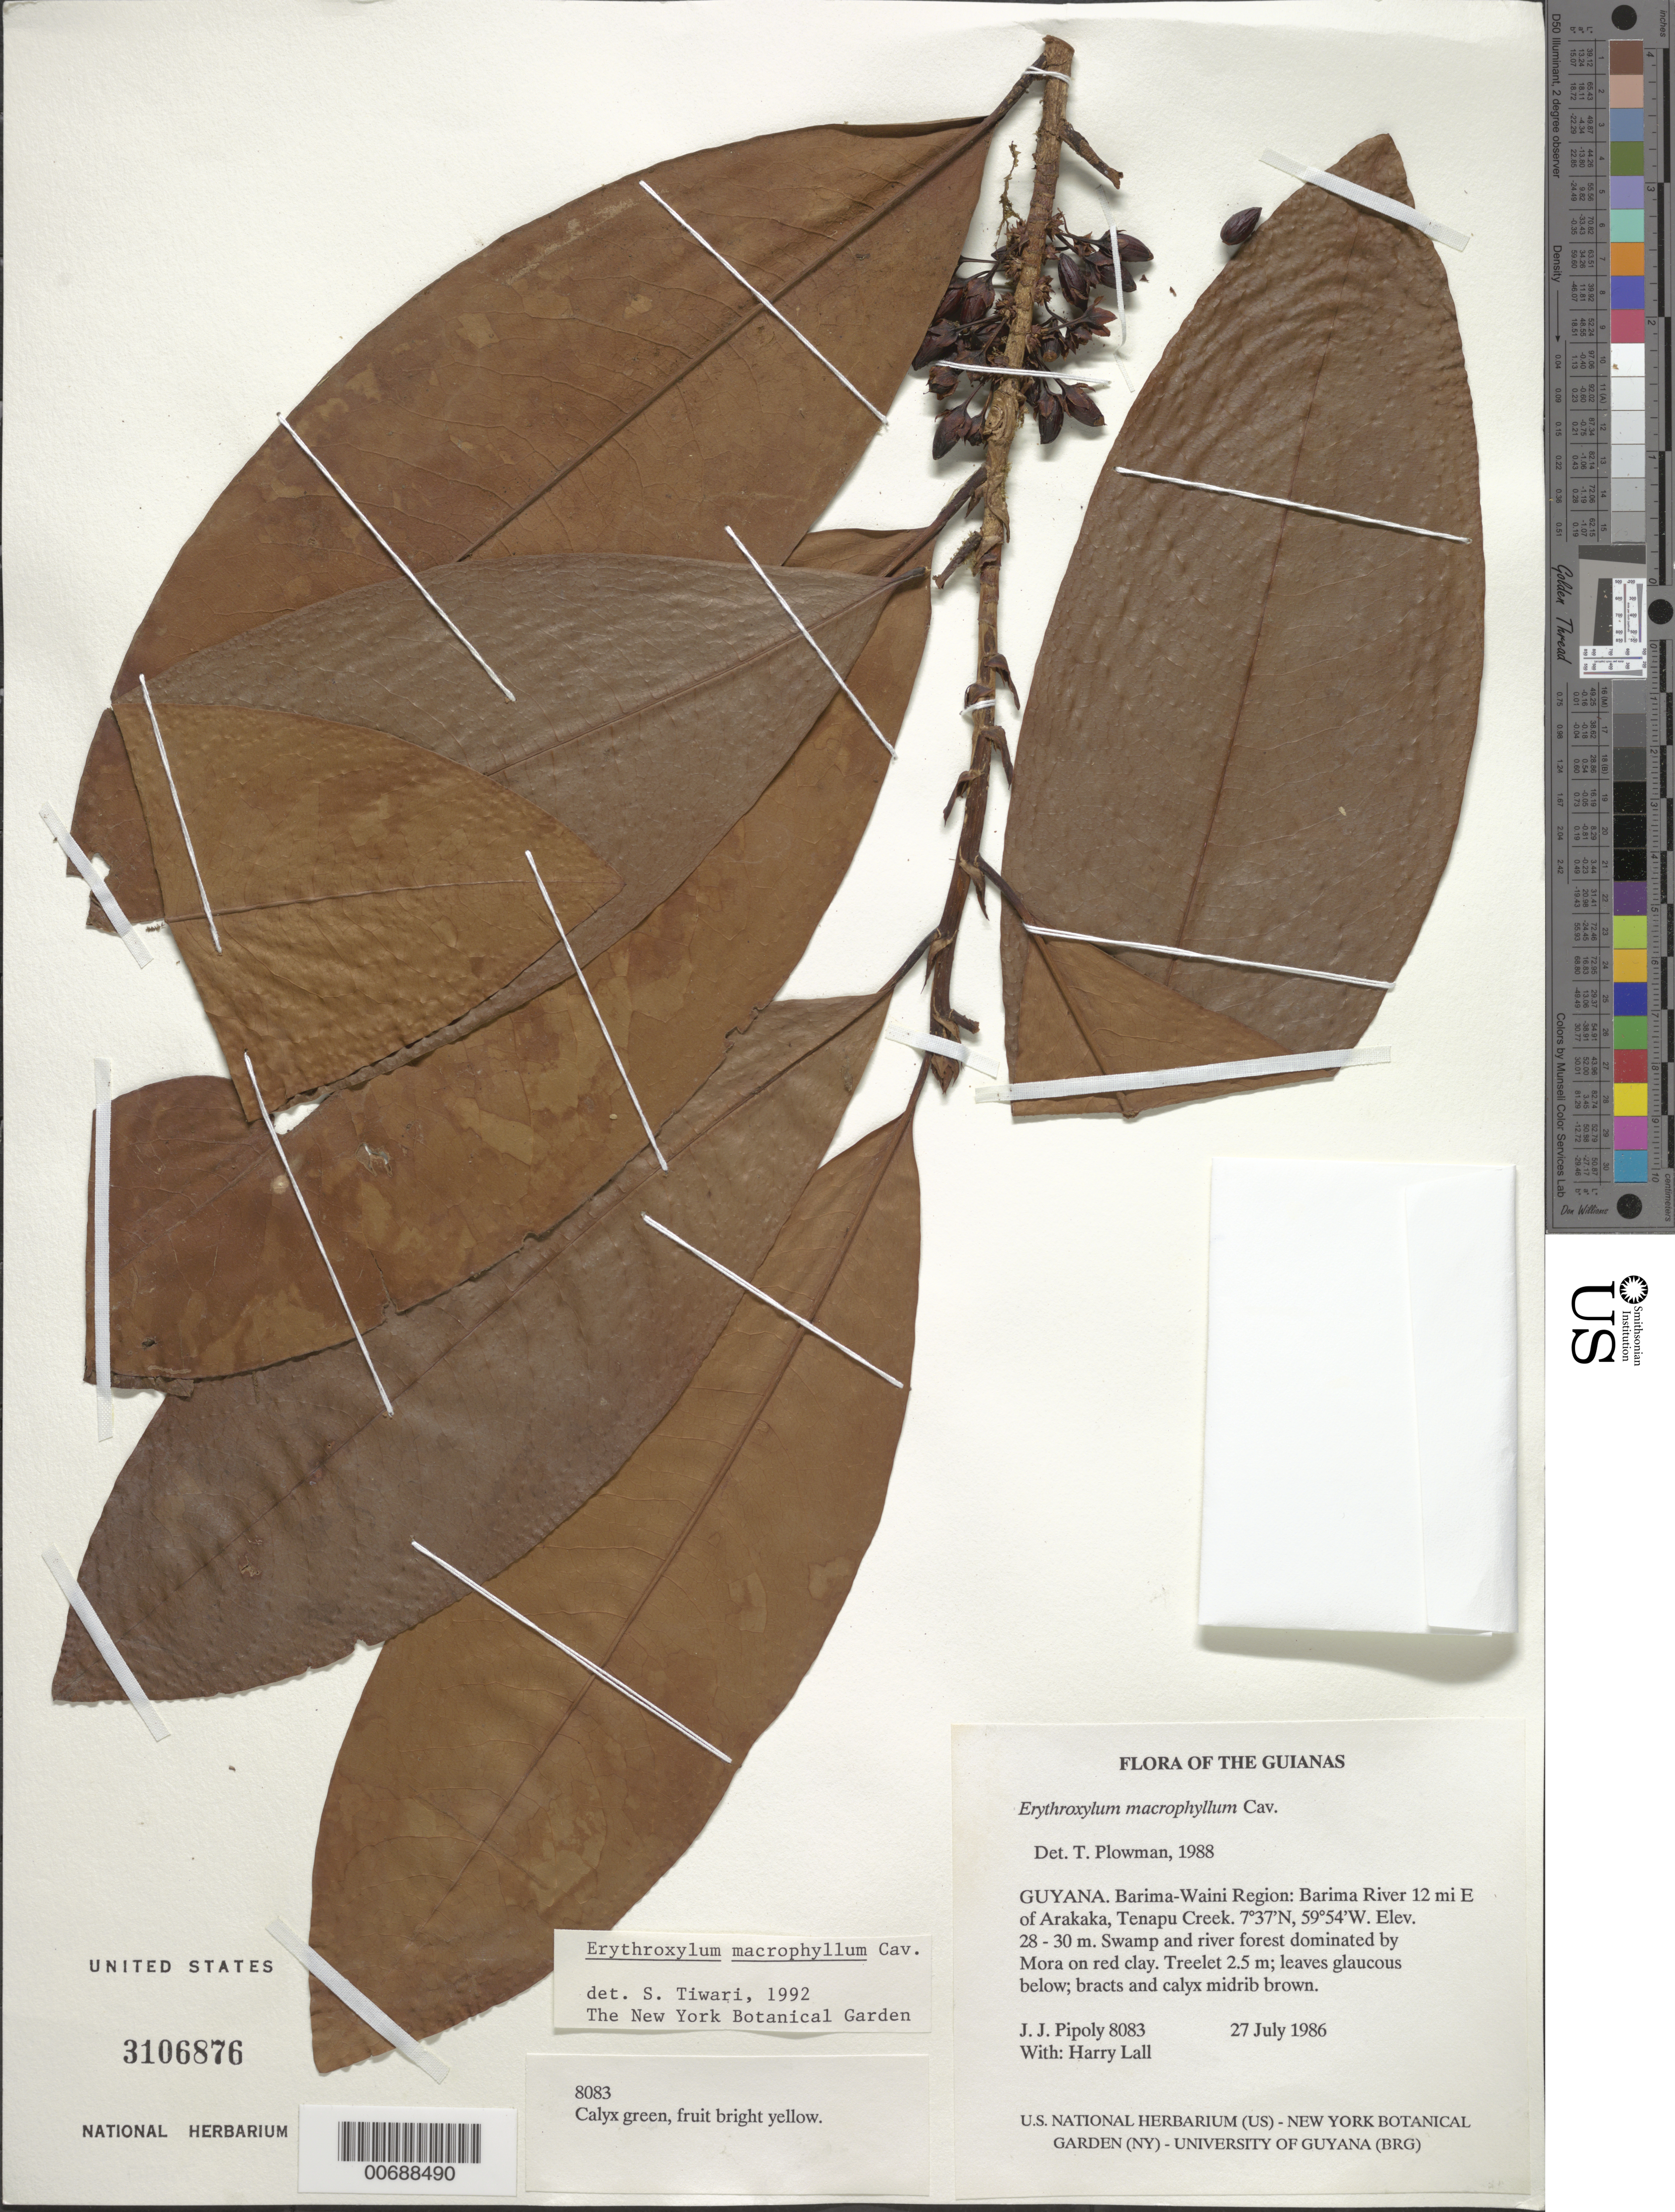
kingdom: Plantae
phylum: Tracheophyta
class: Magnoliopsida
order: Malpighiales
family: Erythroxylaceae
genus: Erythroxylum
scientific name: Erythroxylum macrophyllum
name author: Cav.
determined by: Plowman, Timothy C.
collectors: J. J. Pipoly & H. Lall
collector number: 8083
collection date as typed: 27 July 1986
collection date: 1986-07-27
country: Guyana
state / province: Barima-Waini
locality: Barima River 12 mi E of Arakaka, Tenapu Creek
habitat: Swamp and river forest dominated by Mora on red clay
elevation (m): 28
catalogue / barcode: US 3106876